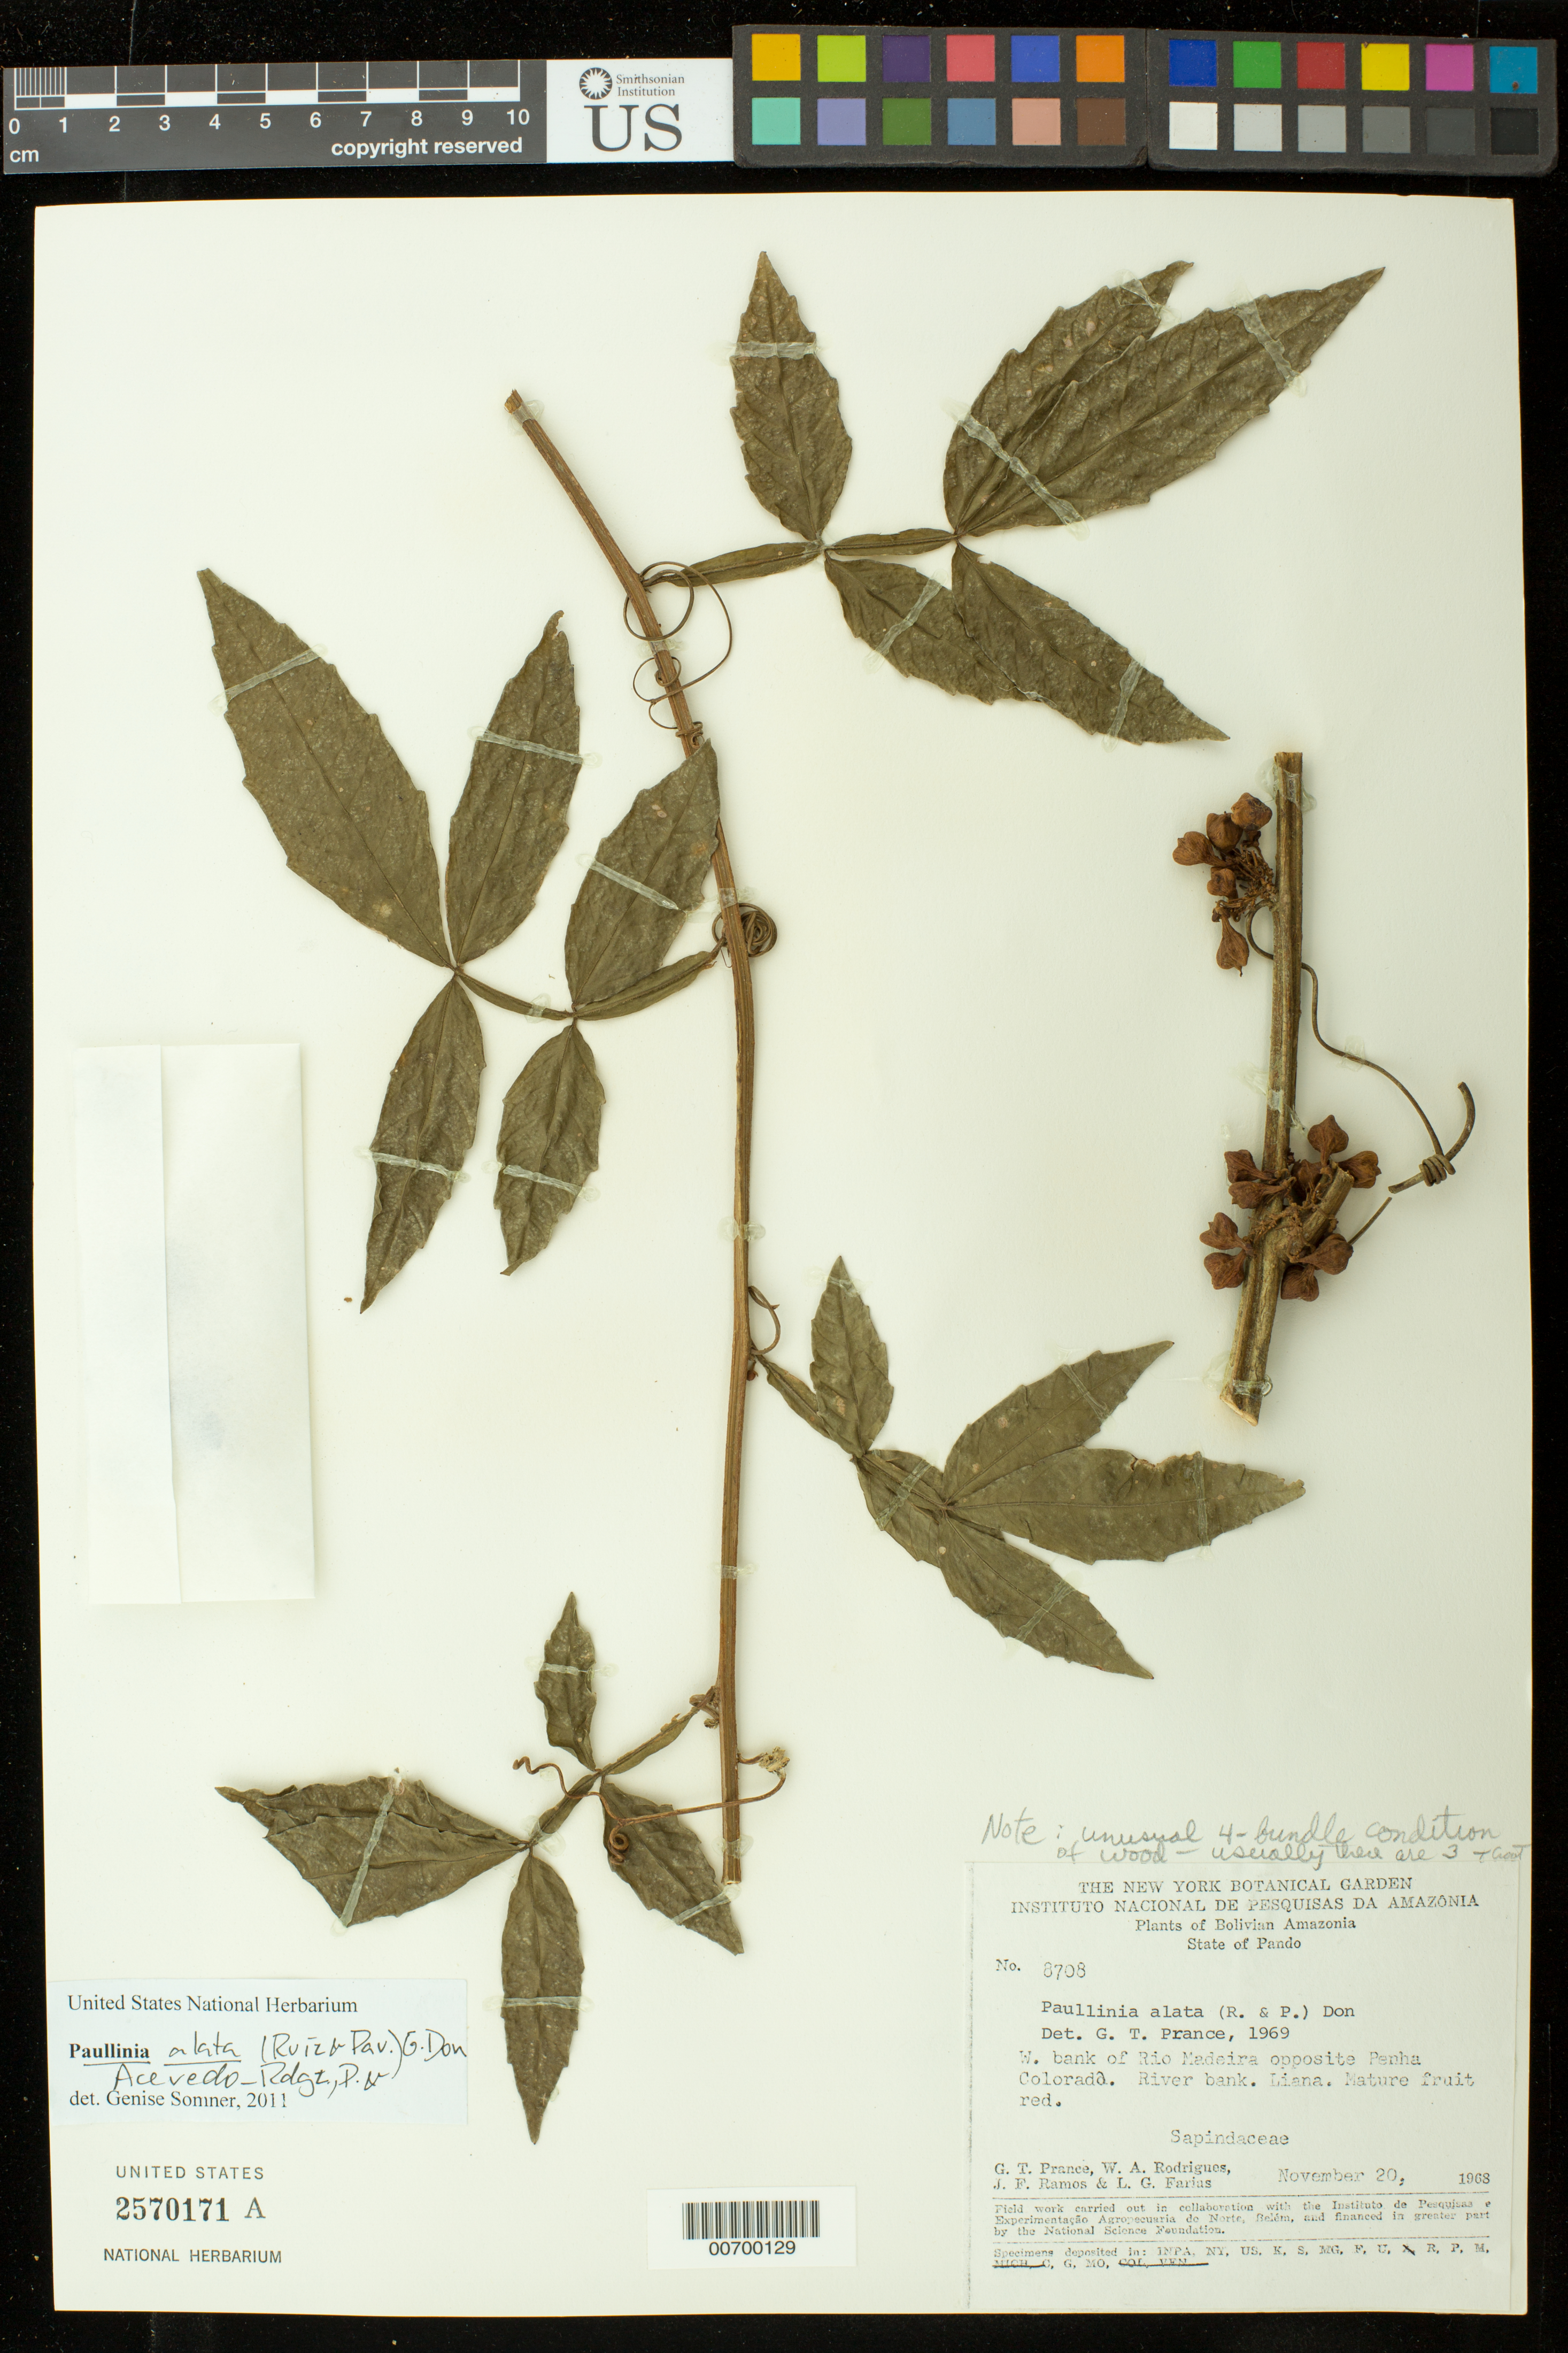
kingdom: Plantae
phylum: Tracheophyta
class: Magnoliopsida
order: Sapindales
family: Sapindaceae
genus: Paullinia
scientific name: Paullinia alata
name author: (Ruiz & Pav.) G. Don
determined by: Acevedo-Rodríguez, P.; Somner, G. V.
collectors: G. T. Prance, W. A. Rodrigues, J. F. Ramos & L. G. Farias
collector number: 8708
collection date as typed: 20 Nov 1968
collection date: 1968-11-20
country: Bolivia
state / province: Pando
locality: West bank of Rio Madeira opposite Penha Colorado.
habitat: River bank.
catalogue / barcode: US 2570171A